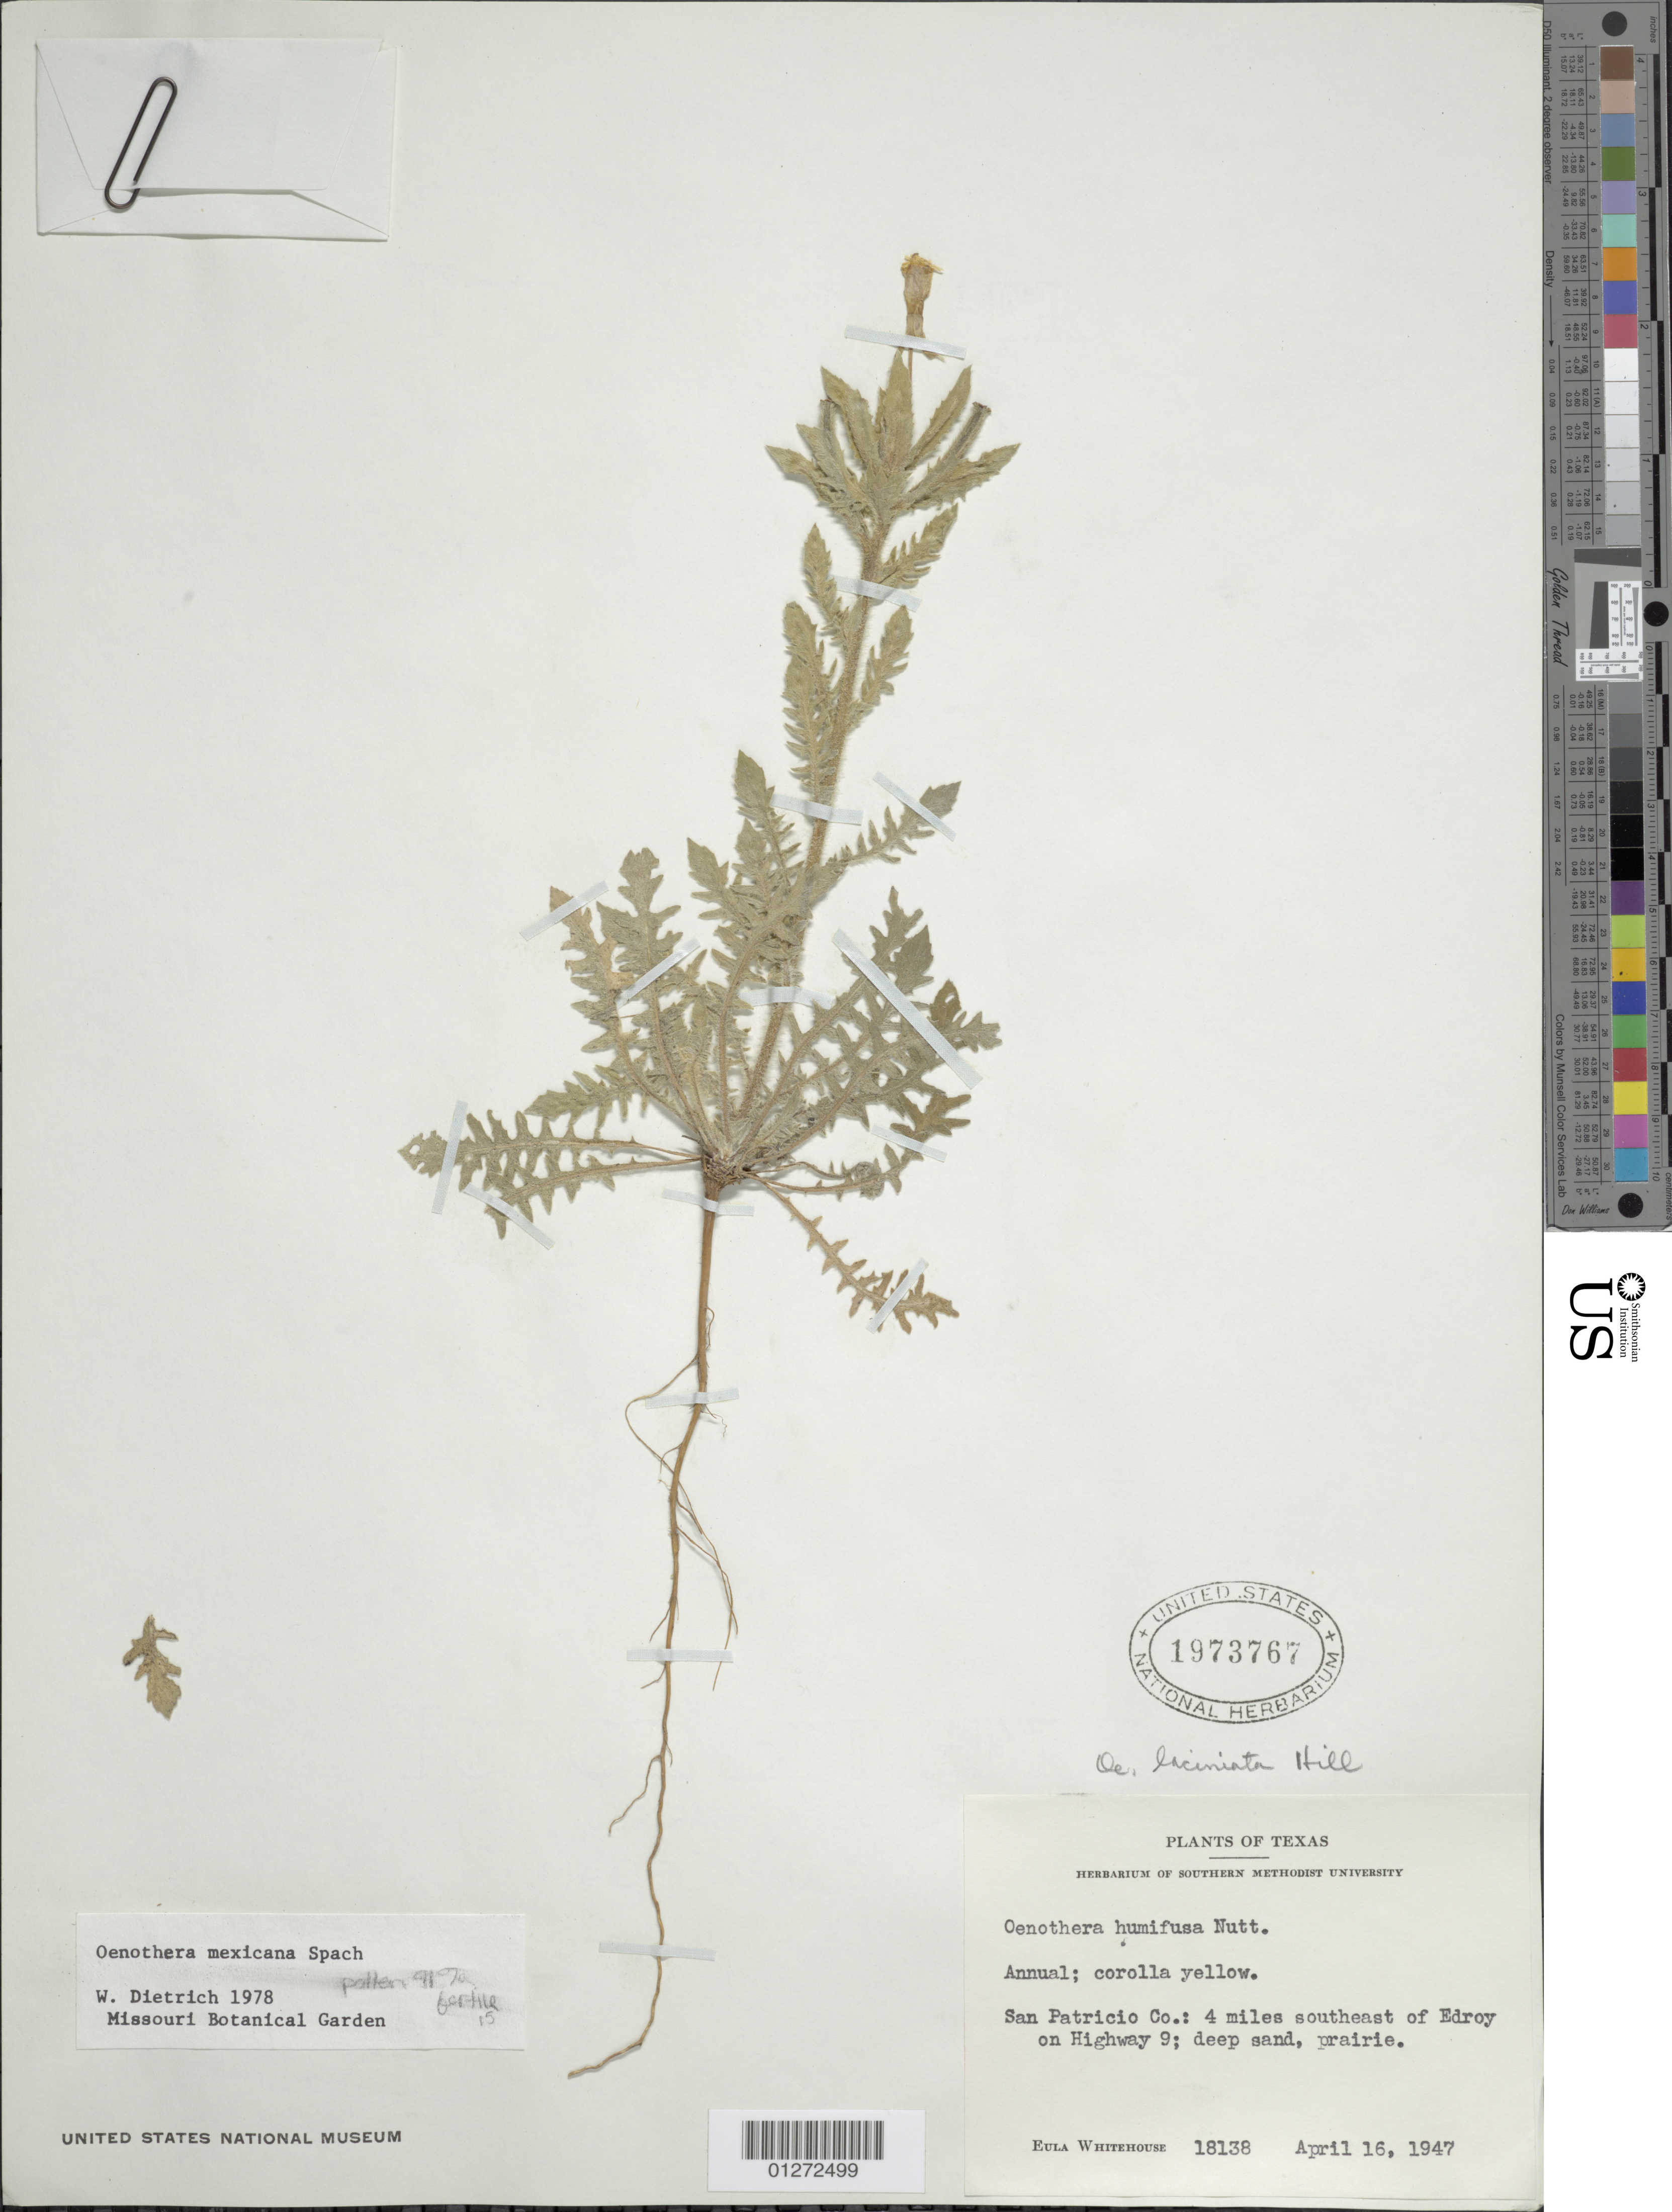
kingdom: Plantae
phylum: Tracheophyta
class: Magnoliopsida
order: Myrtales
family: Onagraceae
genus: Oenothera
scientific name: Oenothera mexicana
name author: Spach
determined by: Dietrich, W.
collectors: E. Whitehouse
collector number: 18138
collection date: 1947-04-16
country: United States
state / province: Texas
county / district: San Patricio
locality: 4 mi SE of Edroy on Hwy 9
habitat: Deep sand, prairie.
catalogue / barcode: US 1973767